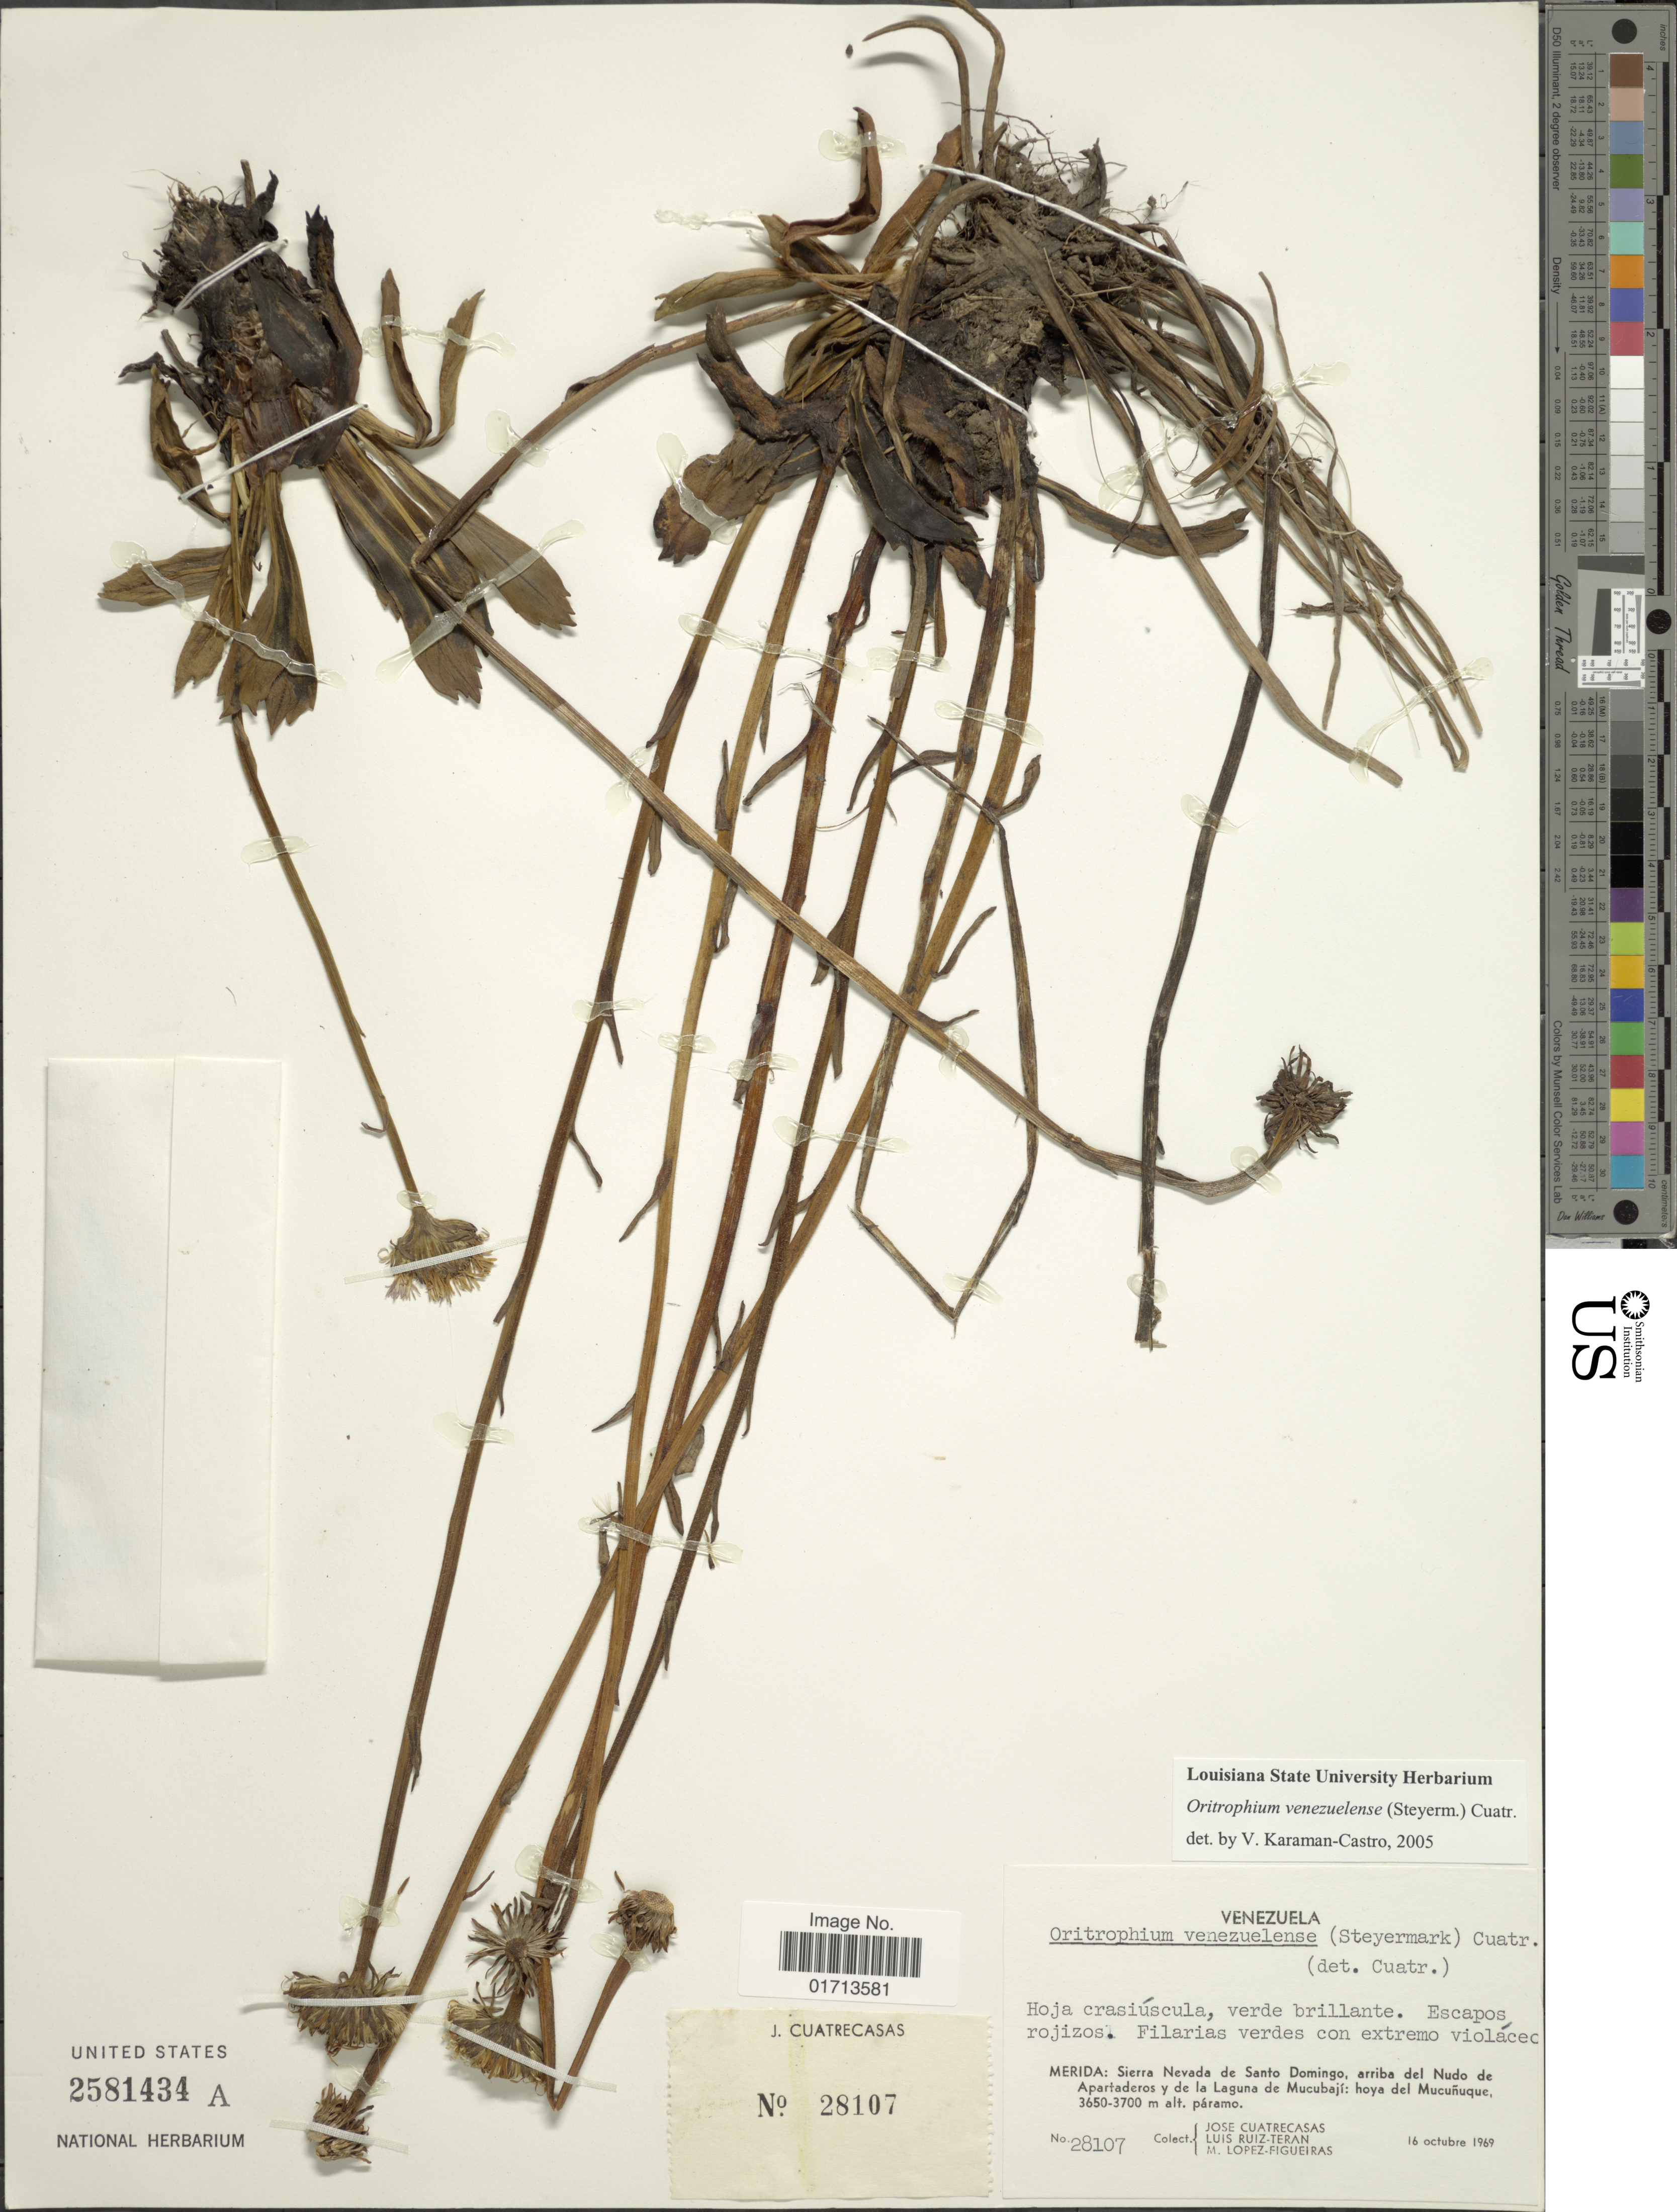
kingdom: Plantae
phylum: Tracheophyta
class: Magnoliopsida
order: Asterales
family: Asteraceae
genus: Oritrophium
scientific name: Oritrophium venezuelense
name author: (Steyerm.) Cuatrec.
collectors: J. Cuatrecasas, L. Teran & M. Lopéz-F.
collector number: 28107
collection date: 1969-10-16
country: Venezuela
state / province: Mérida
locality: Sierra Nevada de Santo Domingo, arriba del Nudo de Apartaderos y de la Laguna de Mucubaji: hoya del Mucunuque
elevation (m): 3650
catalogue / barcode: US 2581434A